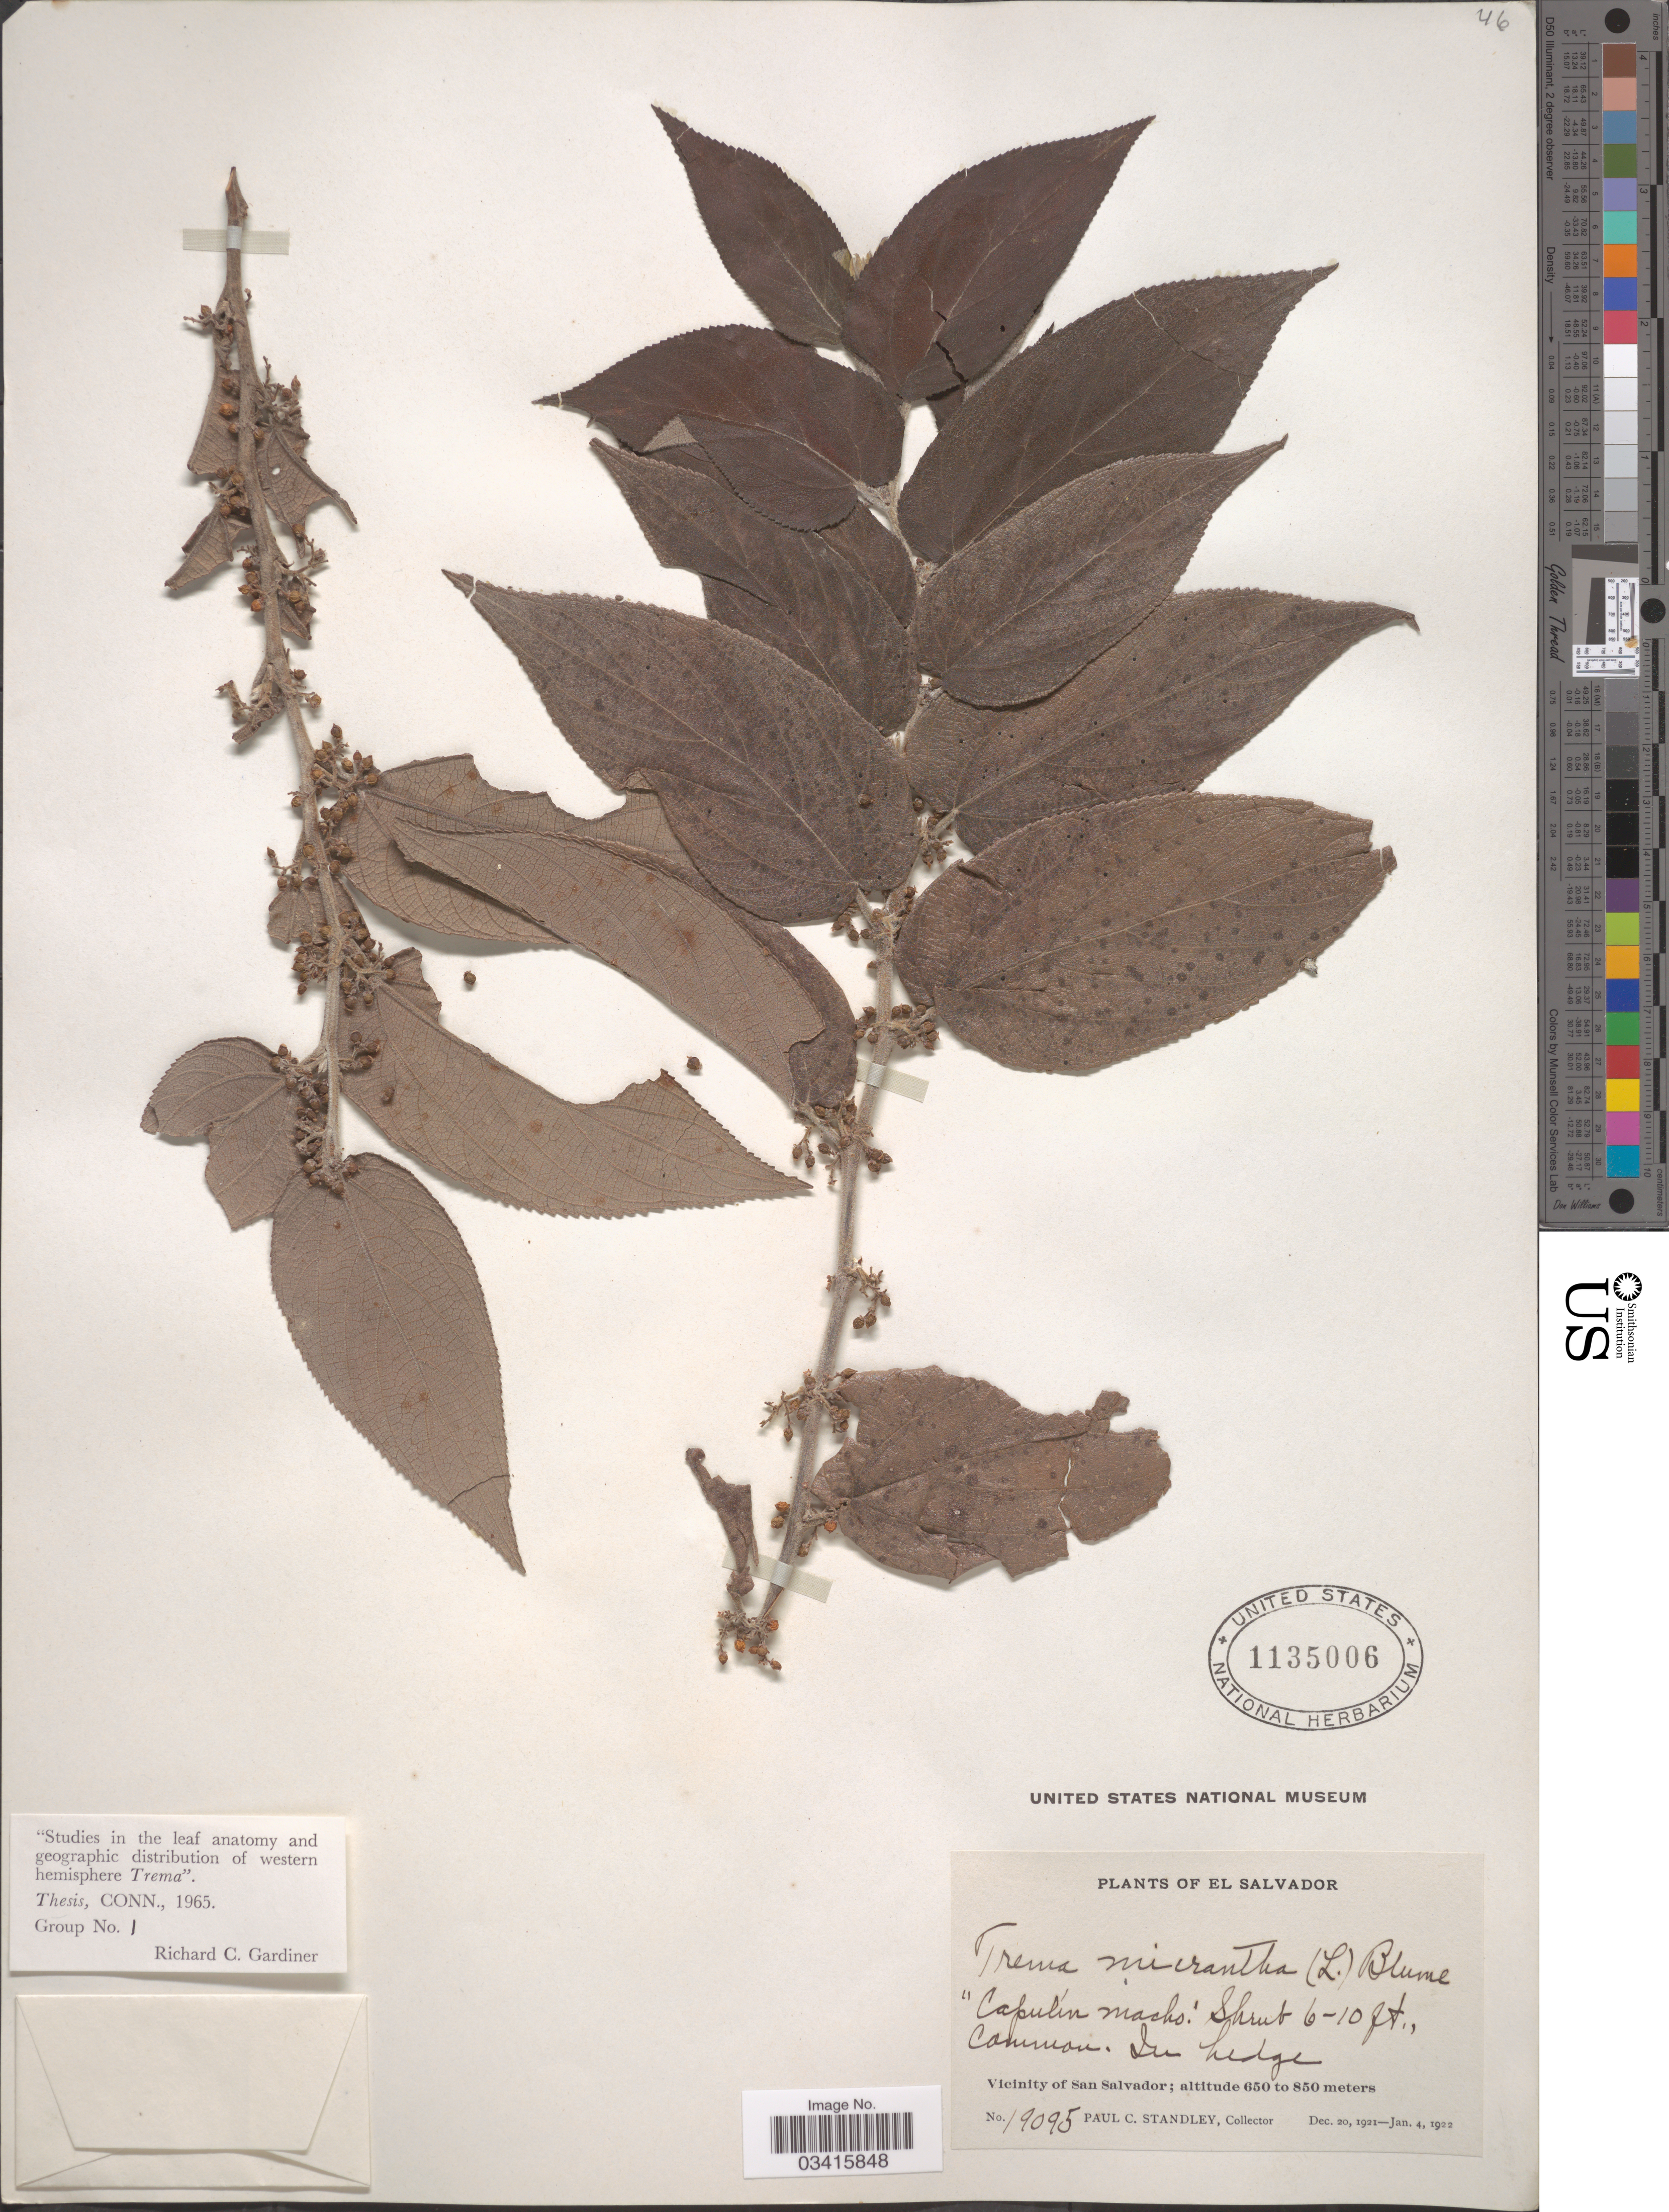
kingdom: Plantae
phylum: Tracheophyta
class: Magnoliopsida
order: Rosales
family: Cannabaceae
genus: Trema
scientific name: Trema micranthum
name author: (L.) Blume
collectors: P. C. Standley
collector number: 19095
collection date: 1921-12-20/1922-01-04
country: El Salvador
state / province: San Salvador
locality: In hedge. Vicinity of San Salvador.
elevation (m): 650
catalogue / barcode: US 1135006